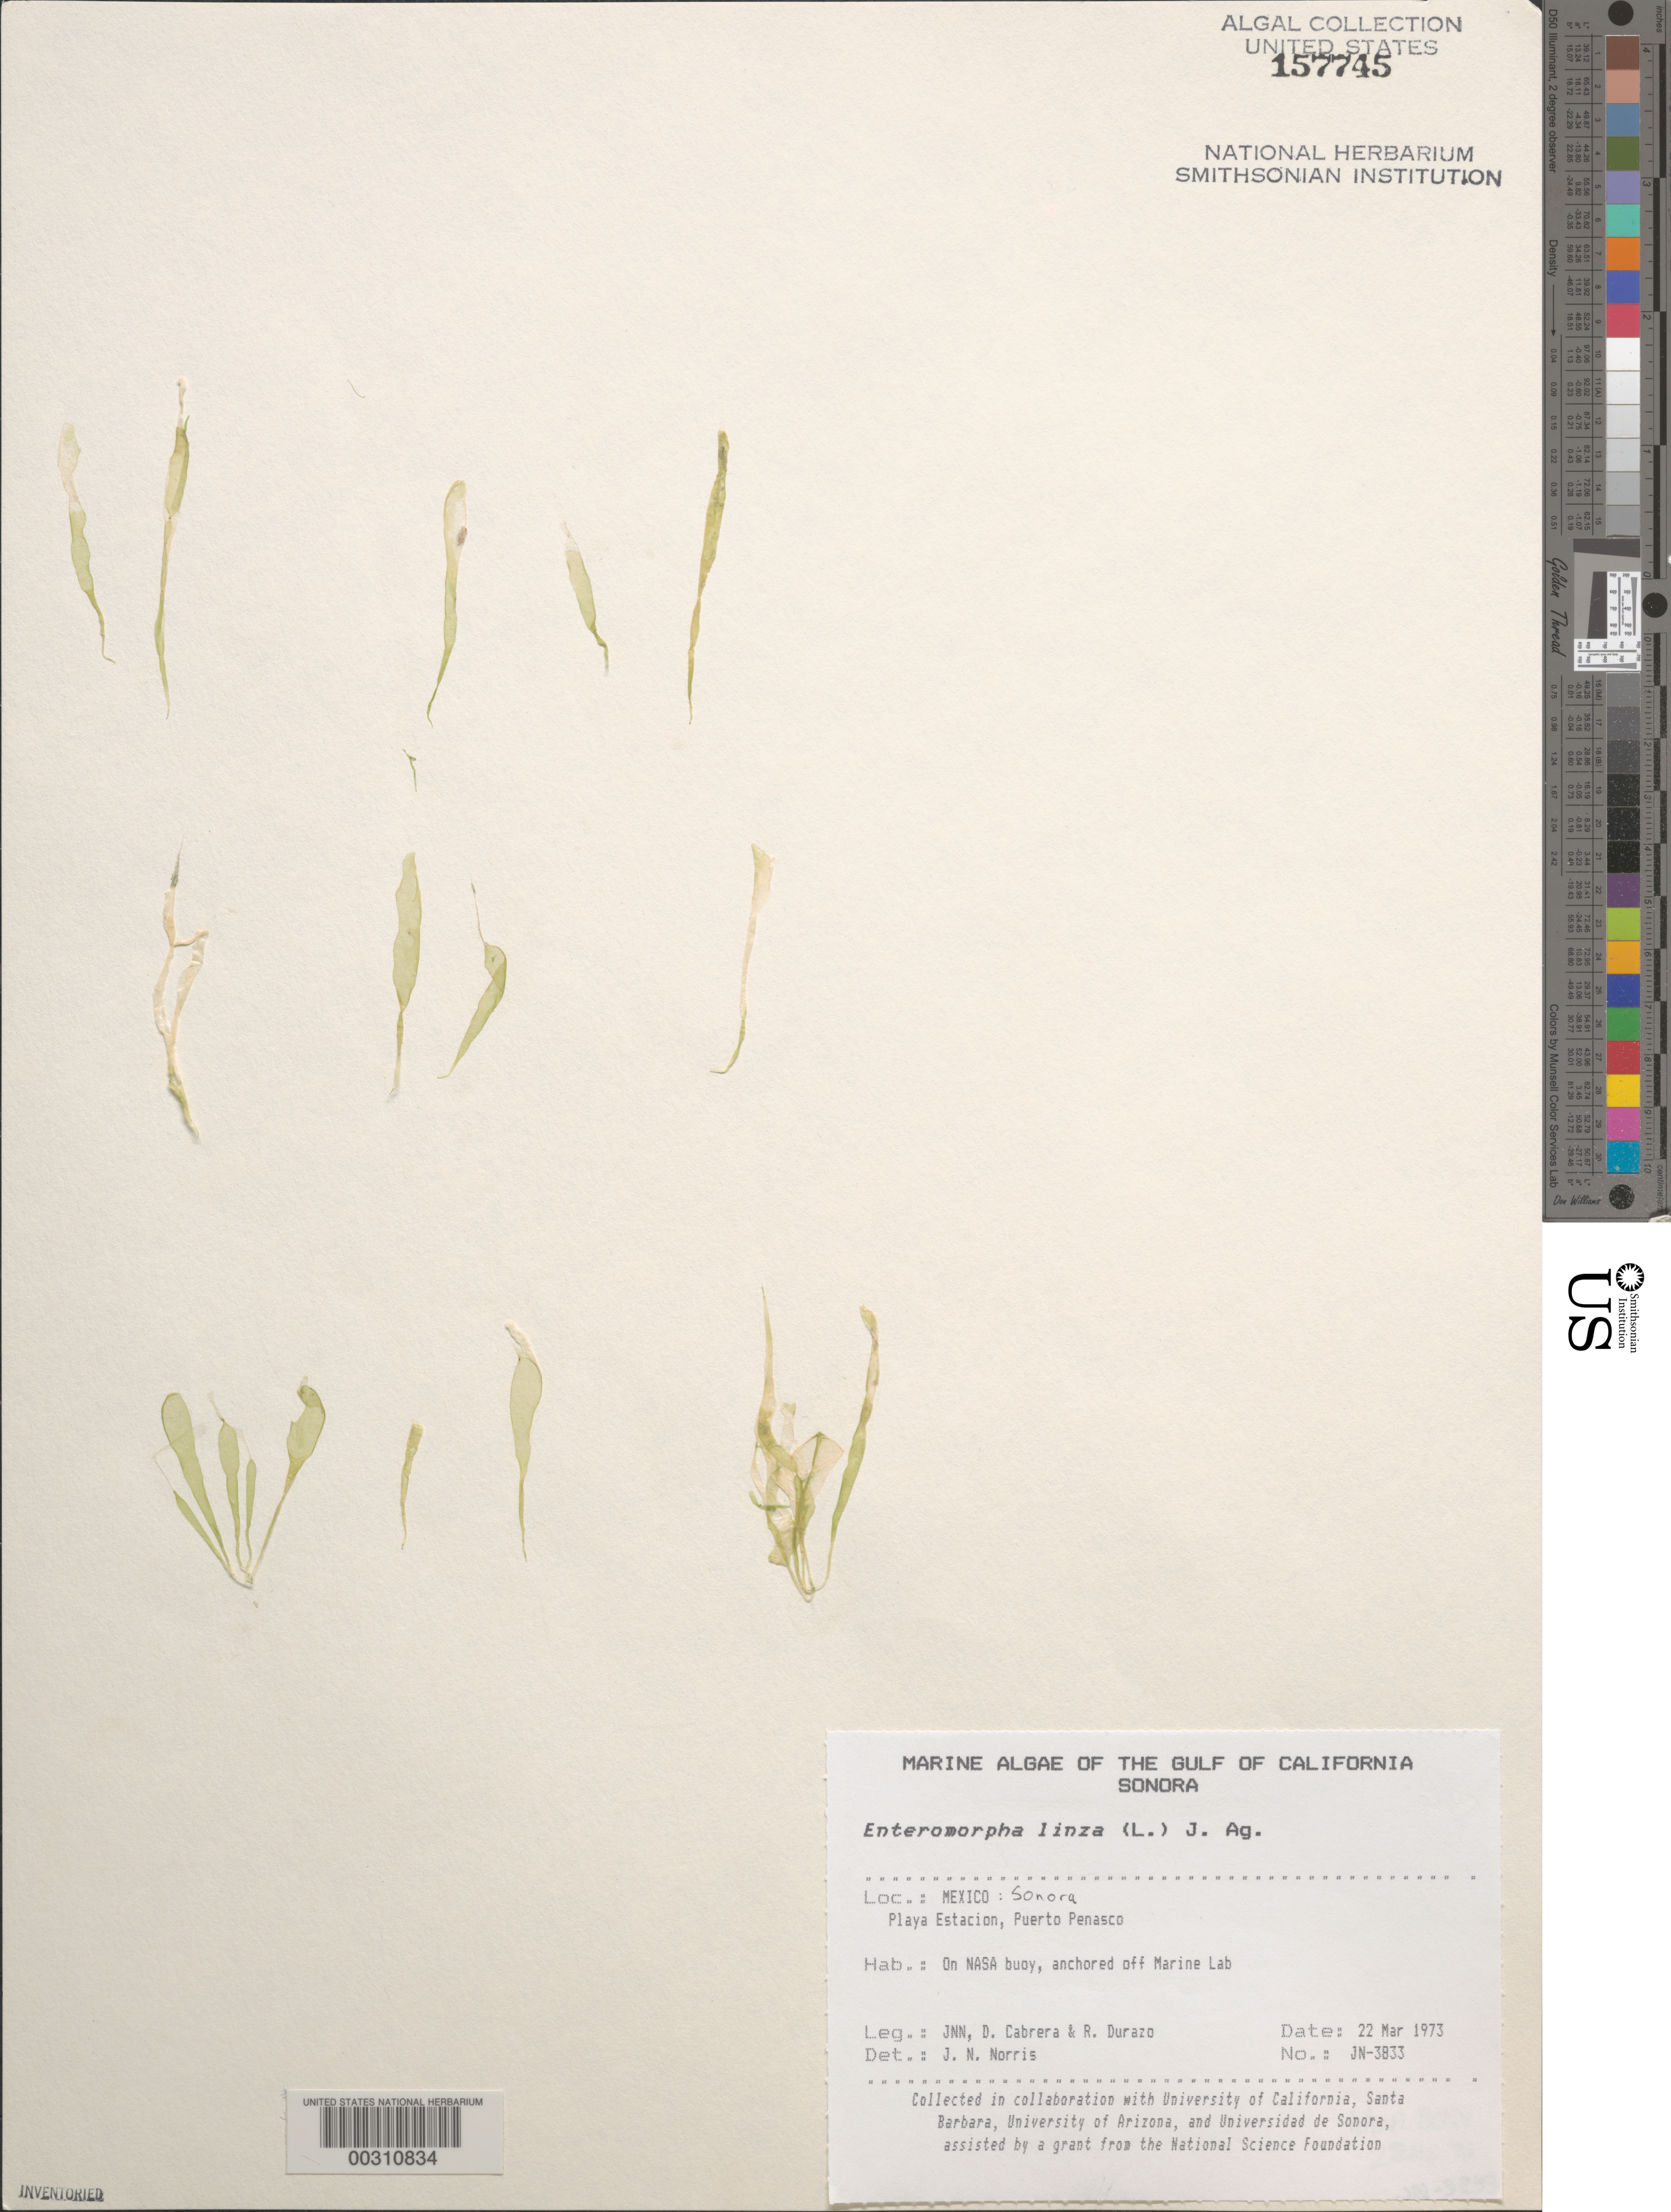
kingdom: Plantae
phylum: Chlorophyta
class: Ulvophyceae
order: Ulvales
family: Ulvaceae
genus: Ulva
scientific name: Ulva linza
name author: L.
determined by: Algae name updating Project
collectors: J. N. Norris, D. Cabrera & R. Durazo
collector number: JN-3833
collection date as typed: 22 Mar 1973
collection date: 1973-03-22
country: Mexico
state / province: Sonora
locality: Playa Estacion, Puerto Penasco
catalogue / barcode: US 157745